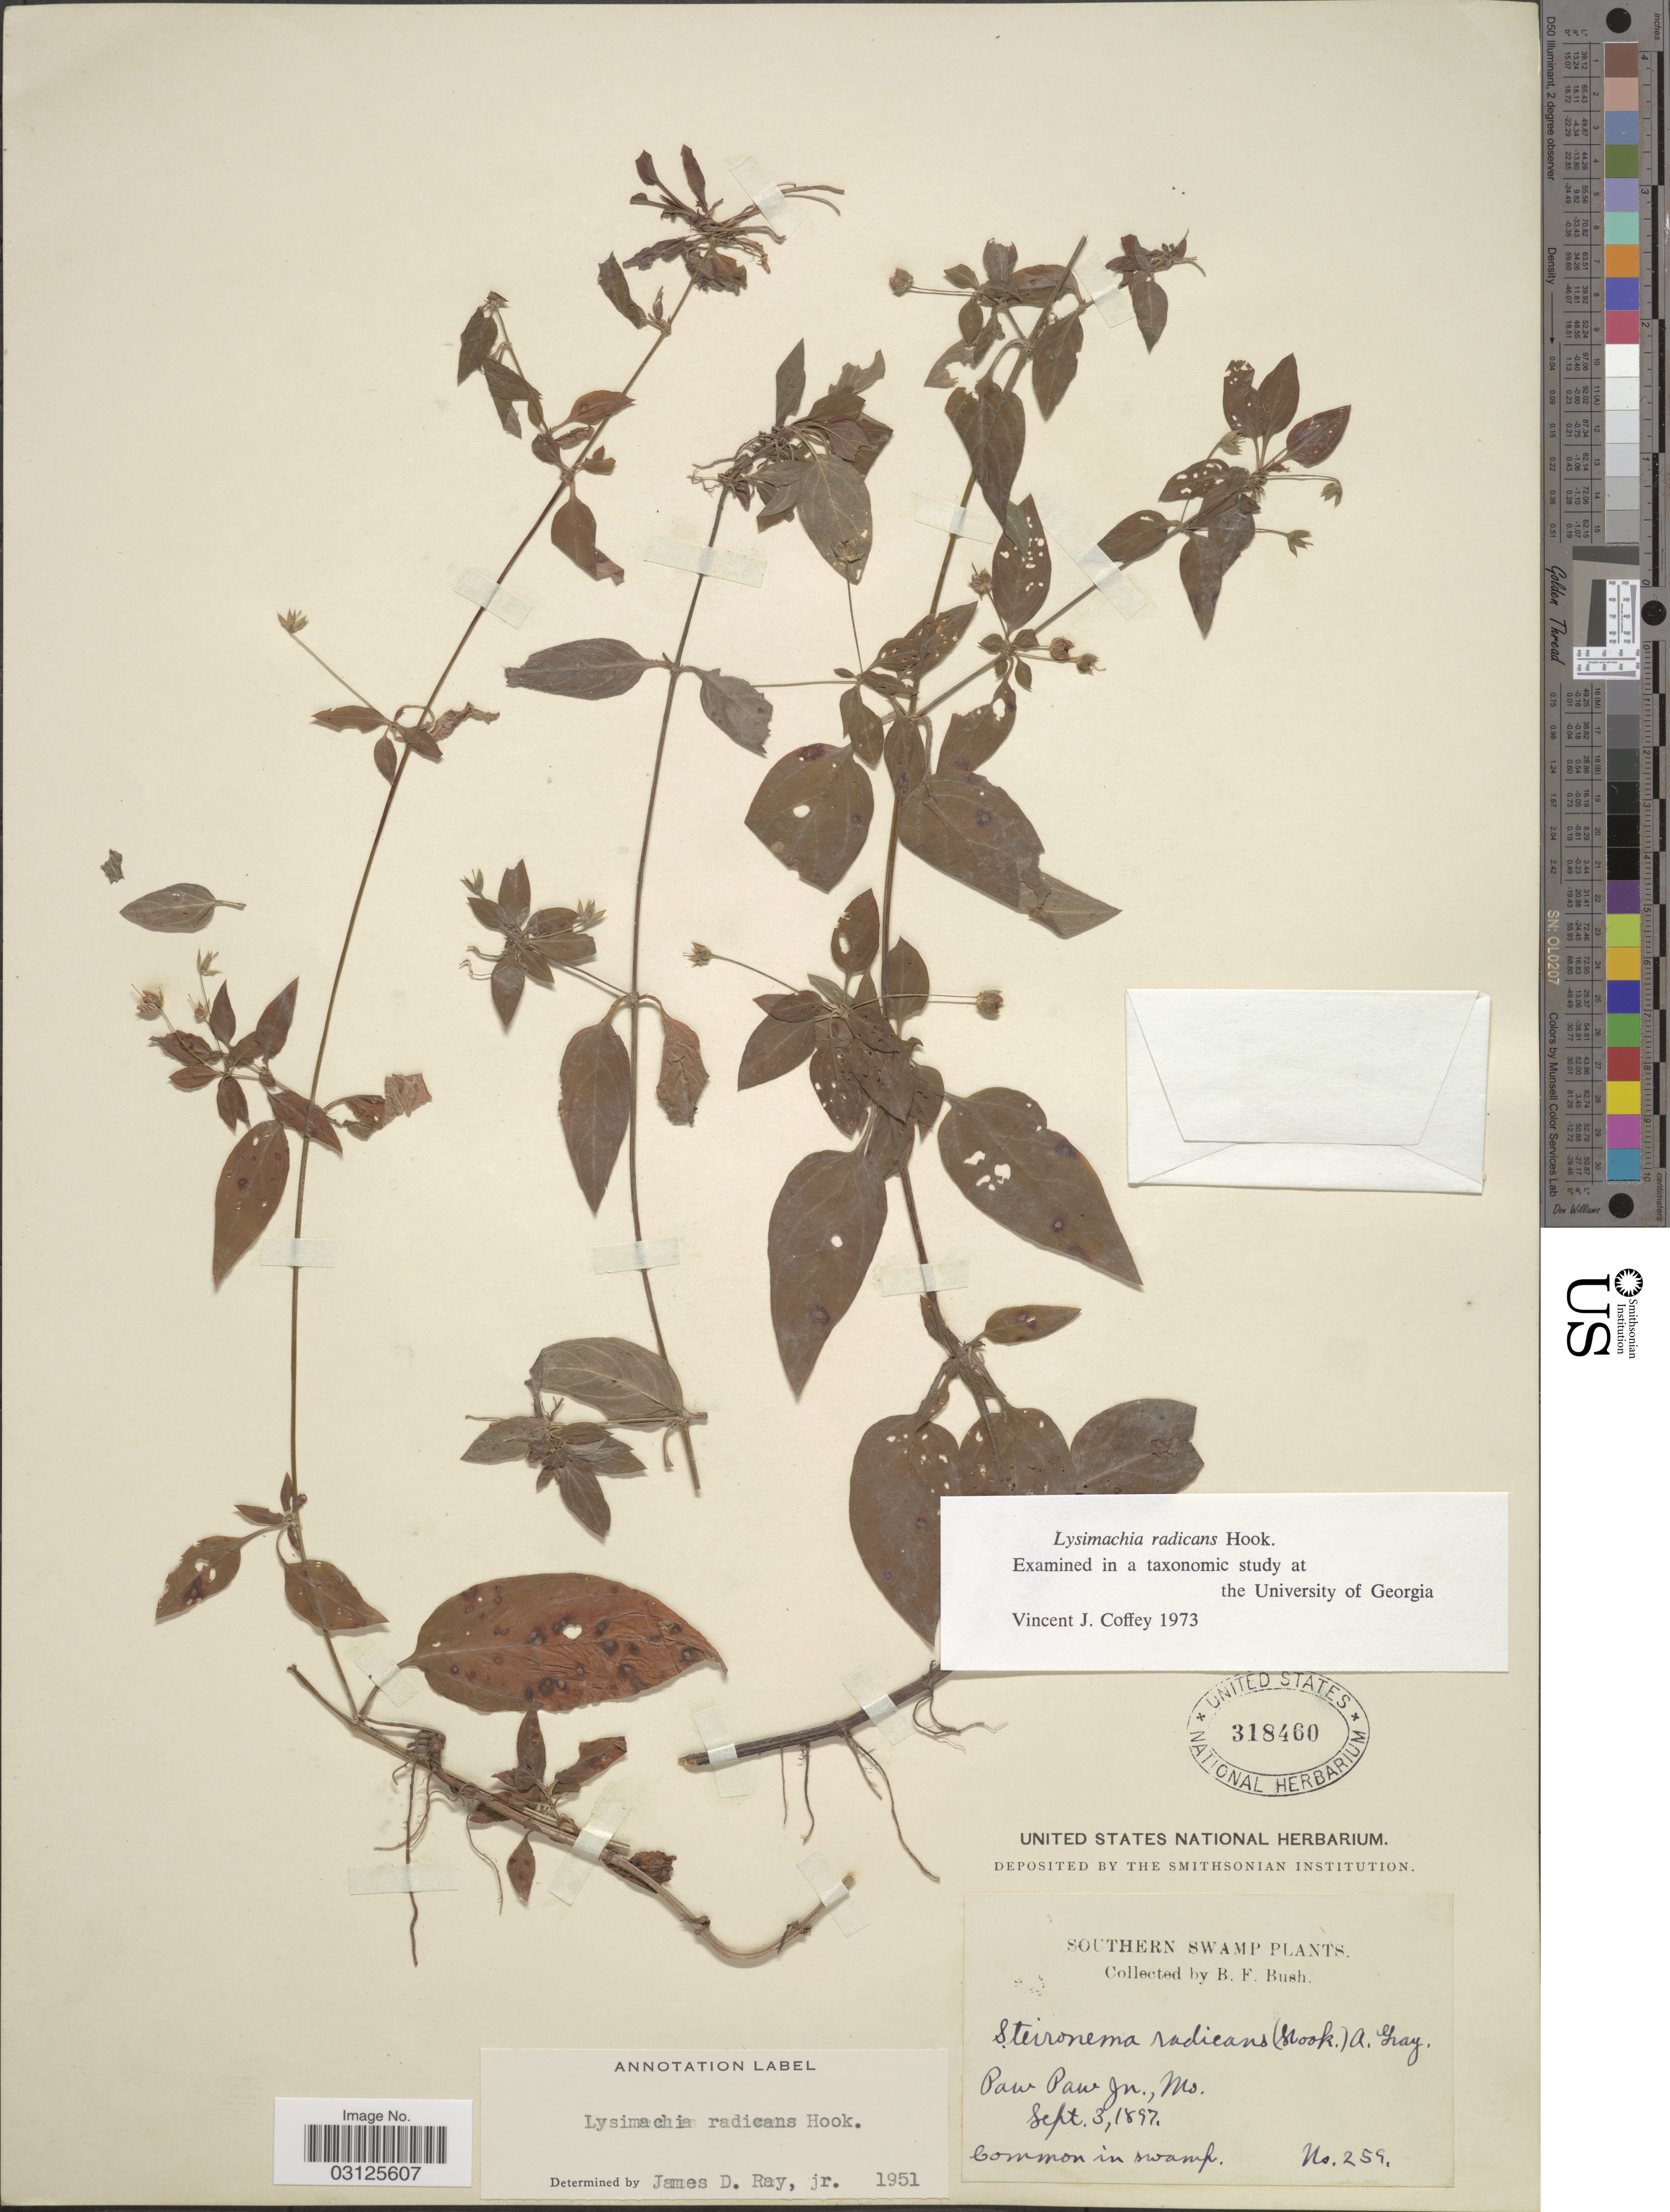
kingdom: Plantae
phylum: Tracheophyta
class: Magnoliopsida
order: Ericales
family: Primulaceae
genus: Lysimachia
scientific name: Lysimachia radicans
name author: Hook.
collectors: B. F. Bush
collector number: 259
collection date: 1897-09-03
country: United States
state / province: Missouri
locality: Southern Swamp, Paw Paw Jn.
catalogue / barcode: US 318460